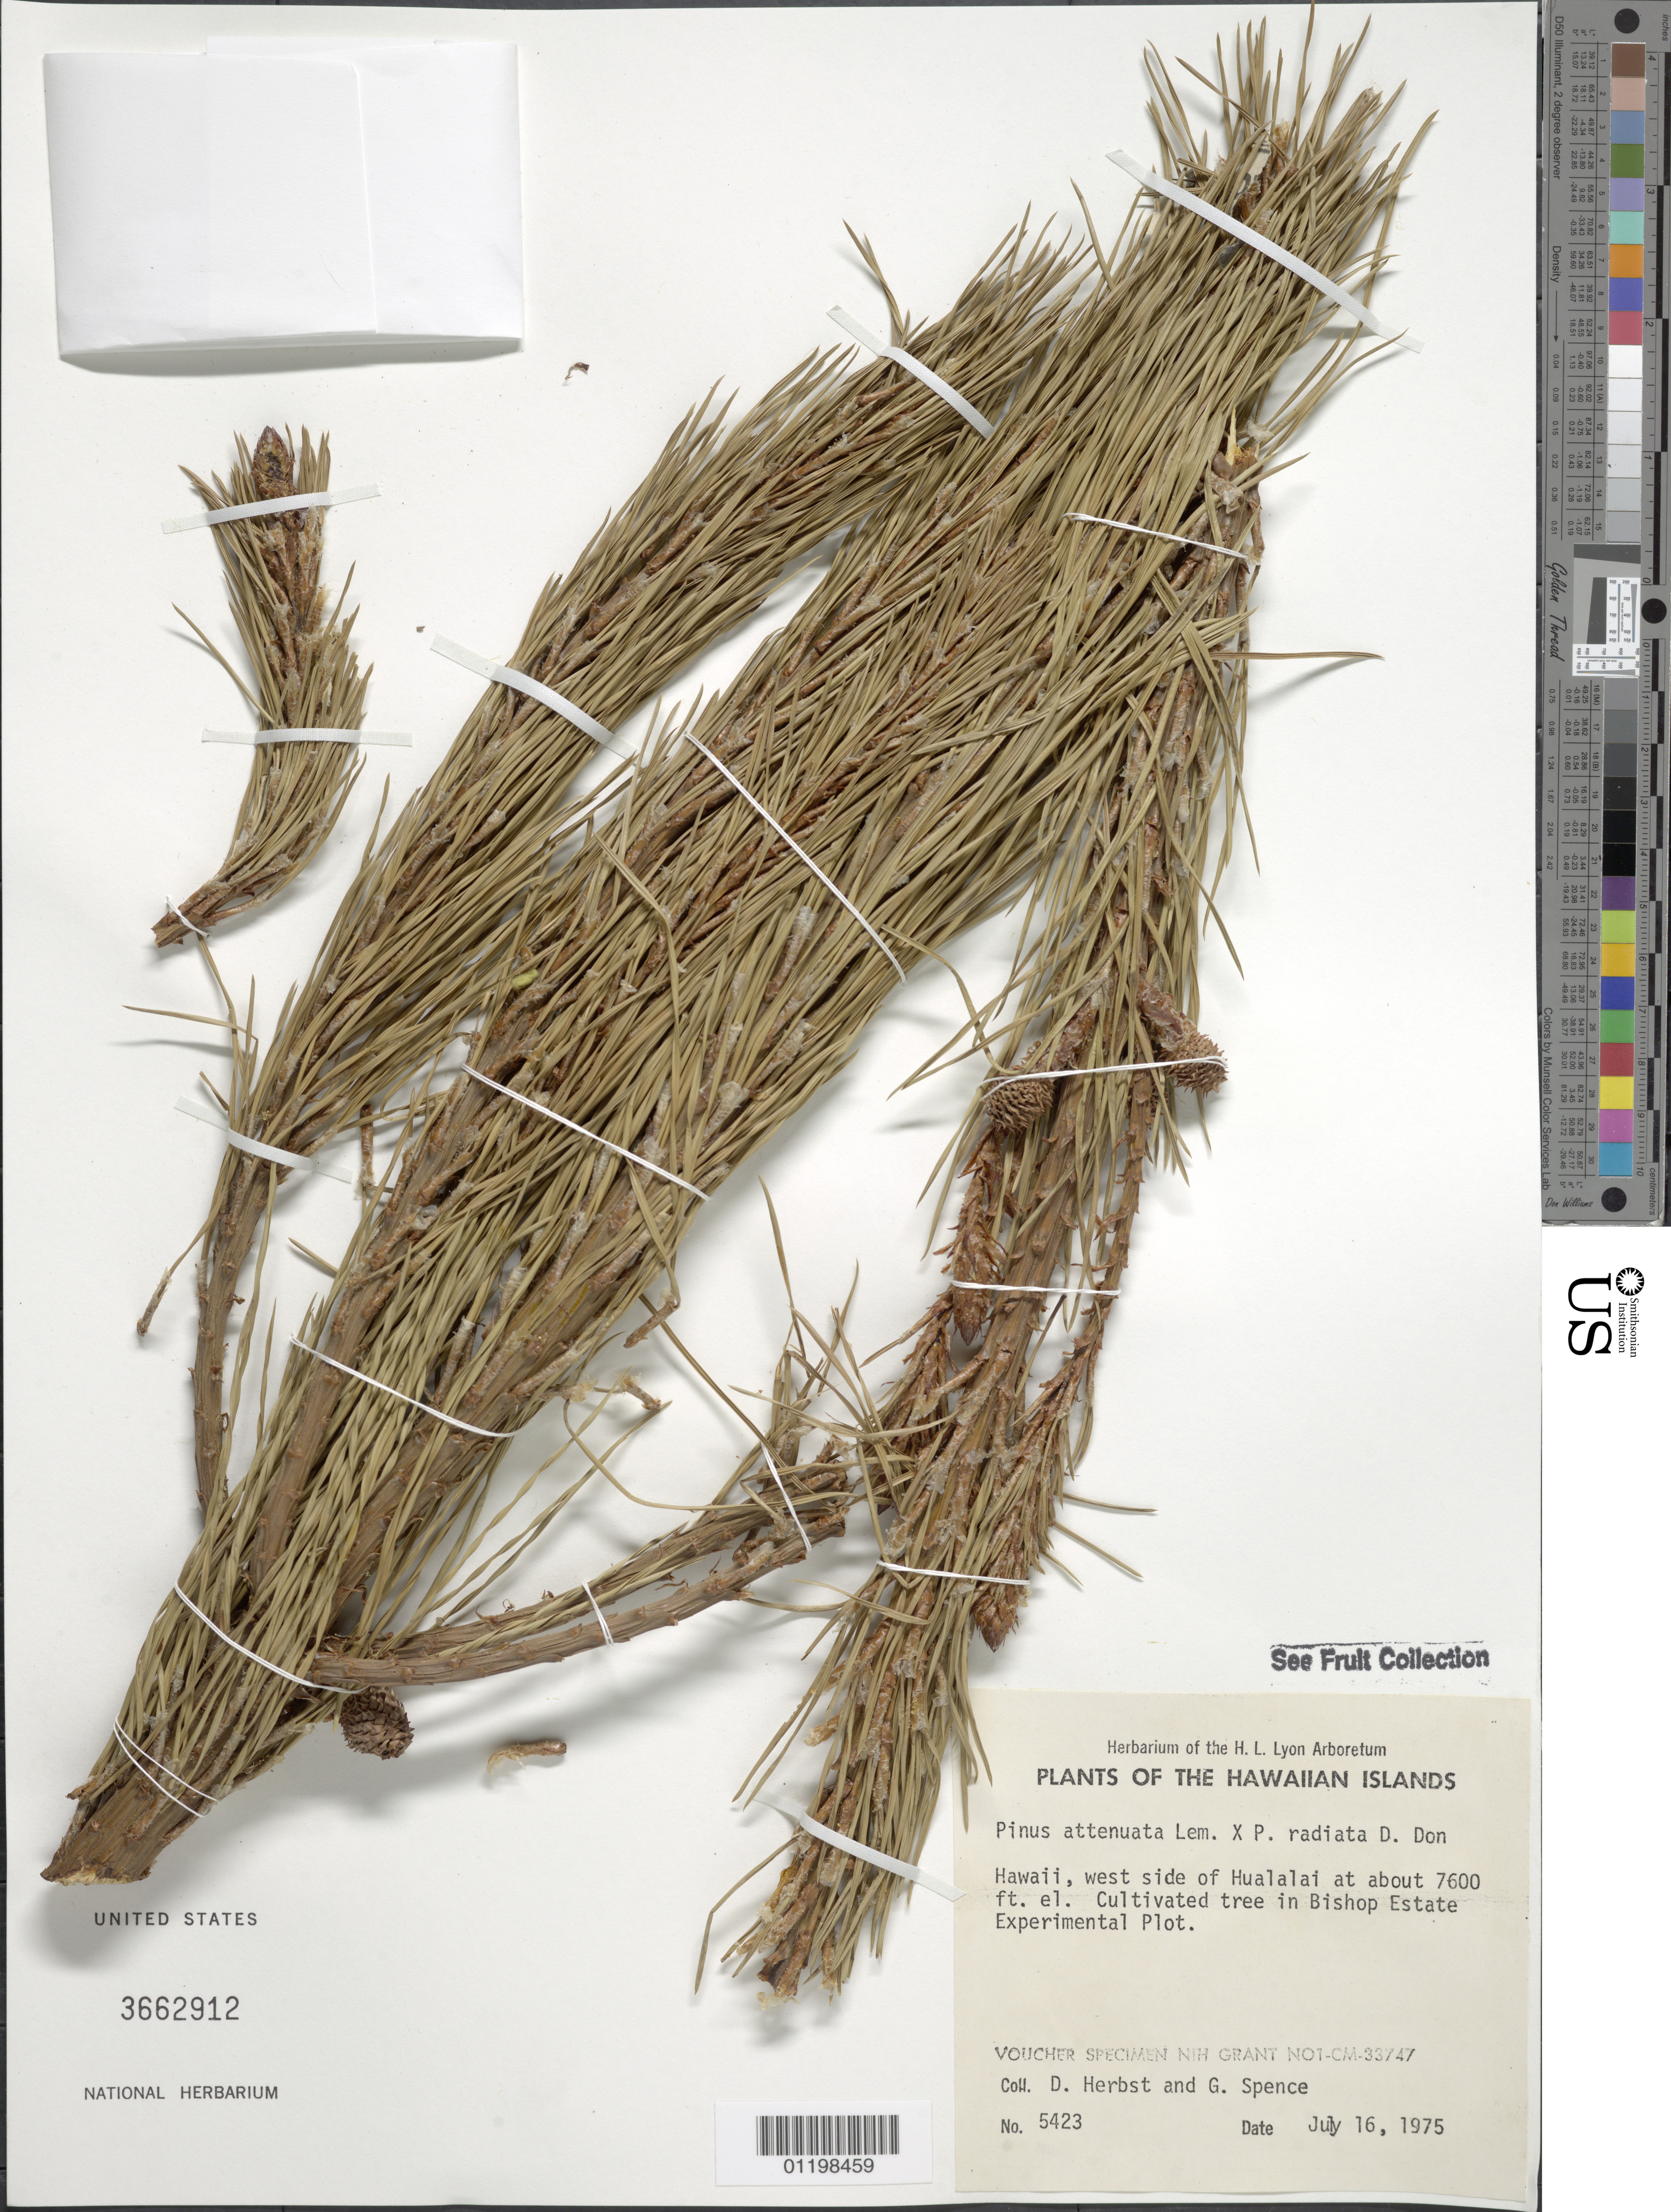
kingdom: Plantae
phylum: Tracheophyta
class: Pinopsida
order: Pinales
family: Pinaceae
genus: Pinus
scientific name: Pinus attenuata x P. radiata D. Don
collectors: D. R. Herbst & G. Spence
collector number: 5423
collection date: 1975-07-16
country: United States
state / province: Hawaii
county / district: Hawaii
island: Hawaii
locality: West side of Hualalai, Bishop Estate Experimental Plot.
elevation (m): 2316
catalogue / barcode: US 3662912